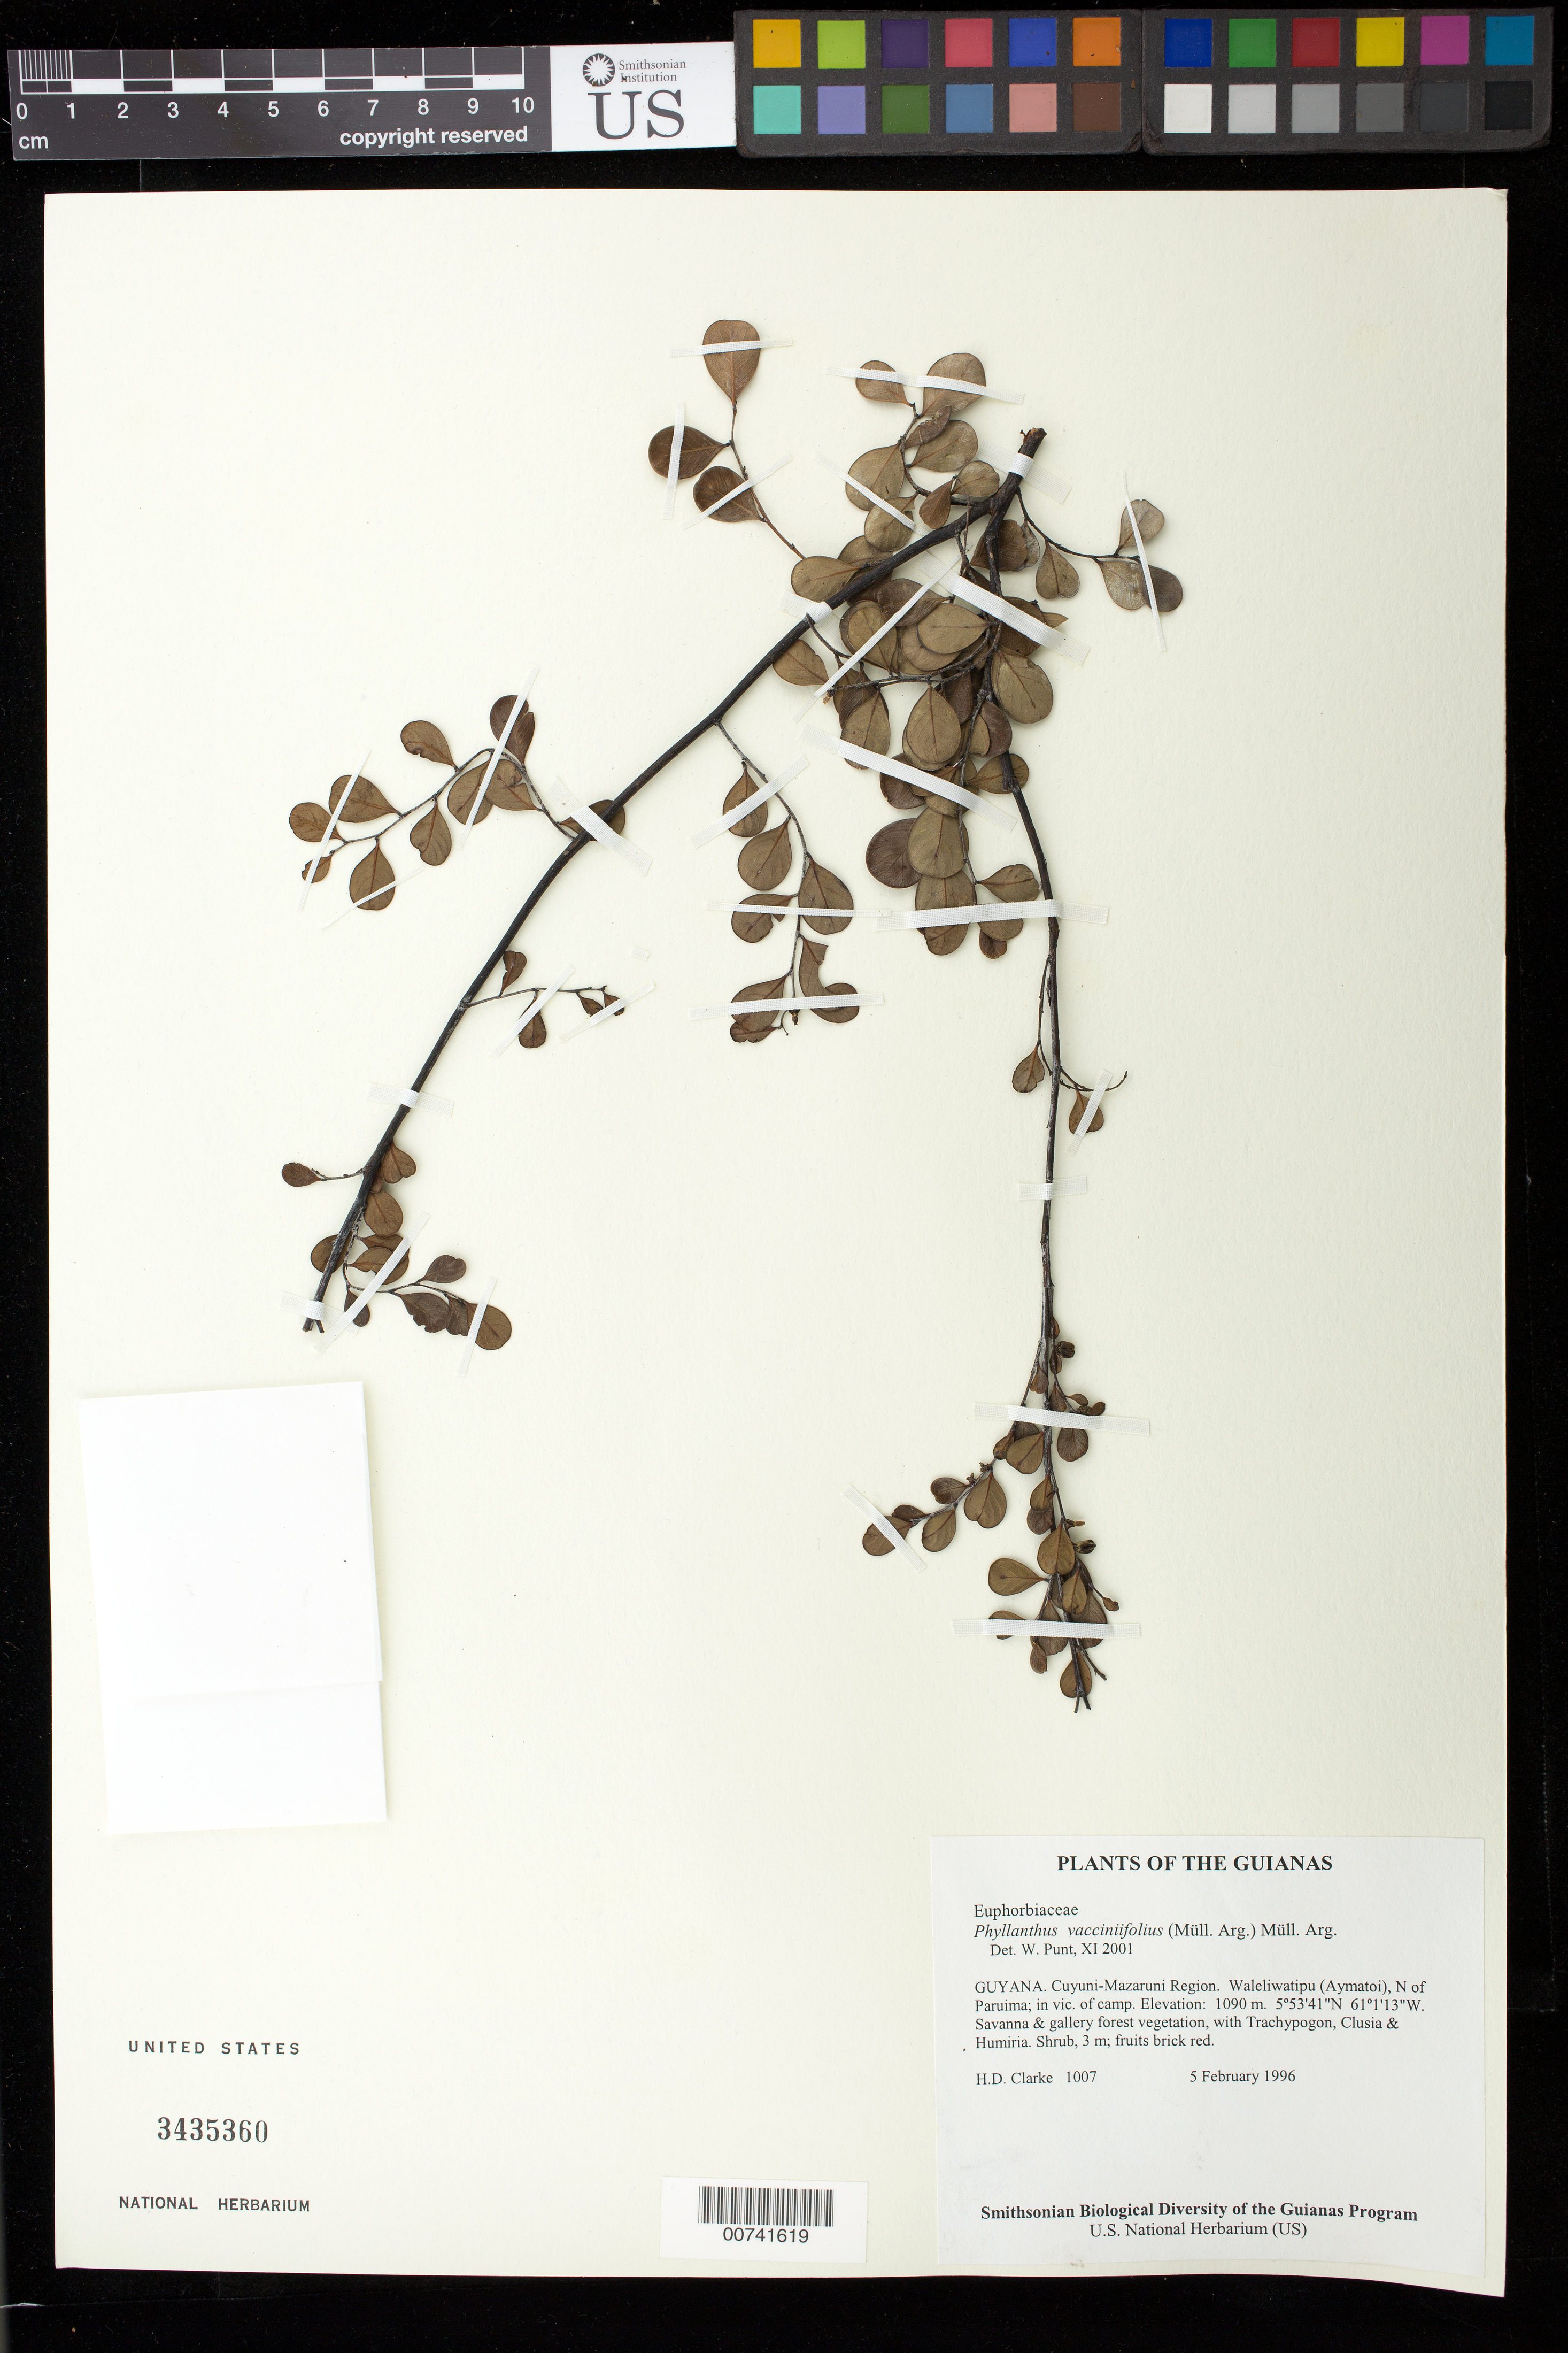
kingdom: Plantae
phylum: Tracheophyta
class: Magnoliopsida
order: Malpighiales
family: Phyllanthaceae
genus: Phyllanthus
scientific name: Phyllanthus vacciniifolius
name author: (Müll. Arg.) Müll. Arg.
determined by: Punt, W.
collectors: H. D. Clarke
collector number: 1007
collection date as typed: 5 February 1996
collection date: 1996-02-05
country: Guyana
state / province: Cuyuni-Mazaruni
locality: Waleliwatipu (Aymatoi), N of Paruima; in vic. of camp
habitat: Savanna & gallery forest vegetation, with Trachypogon, Clusia & Humiria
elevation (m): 1090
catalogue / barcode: US 3435360